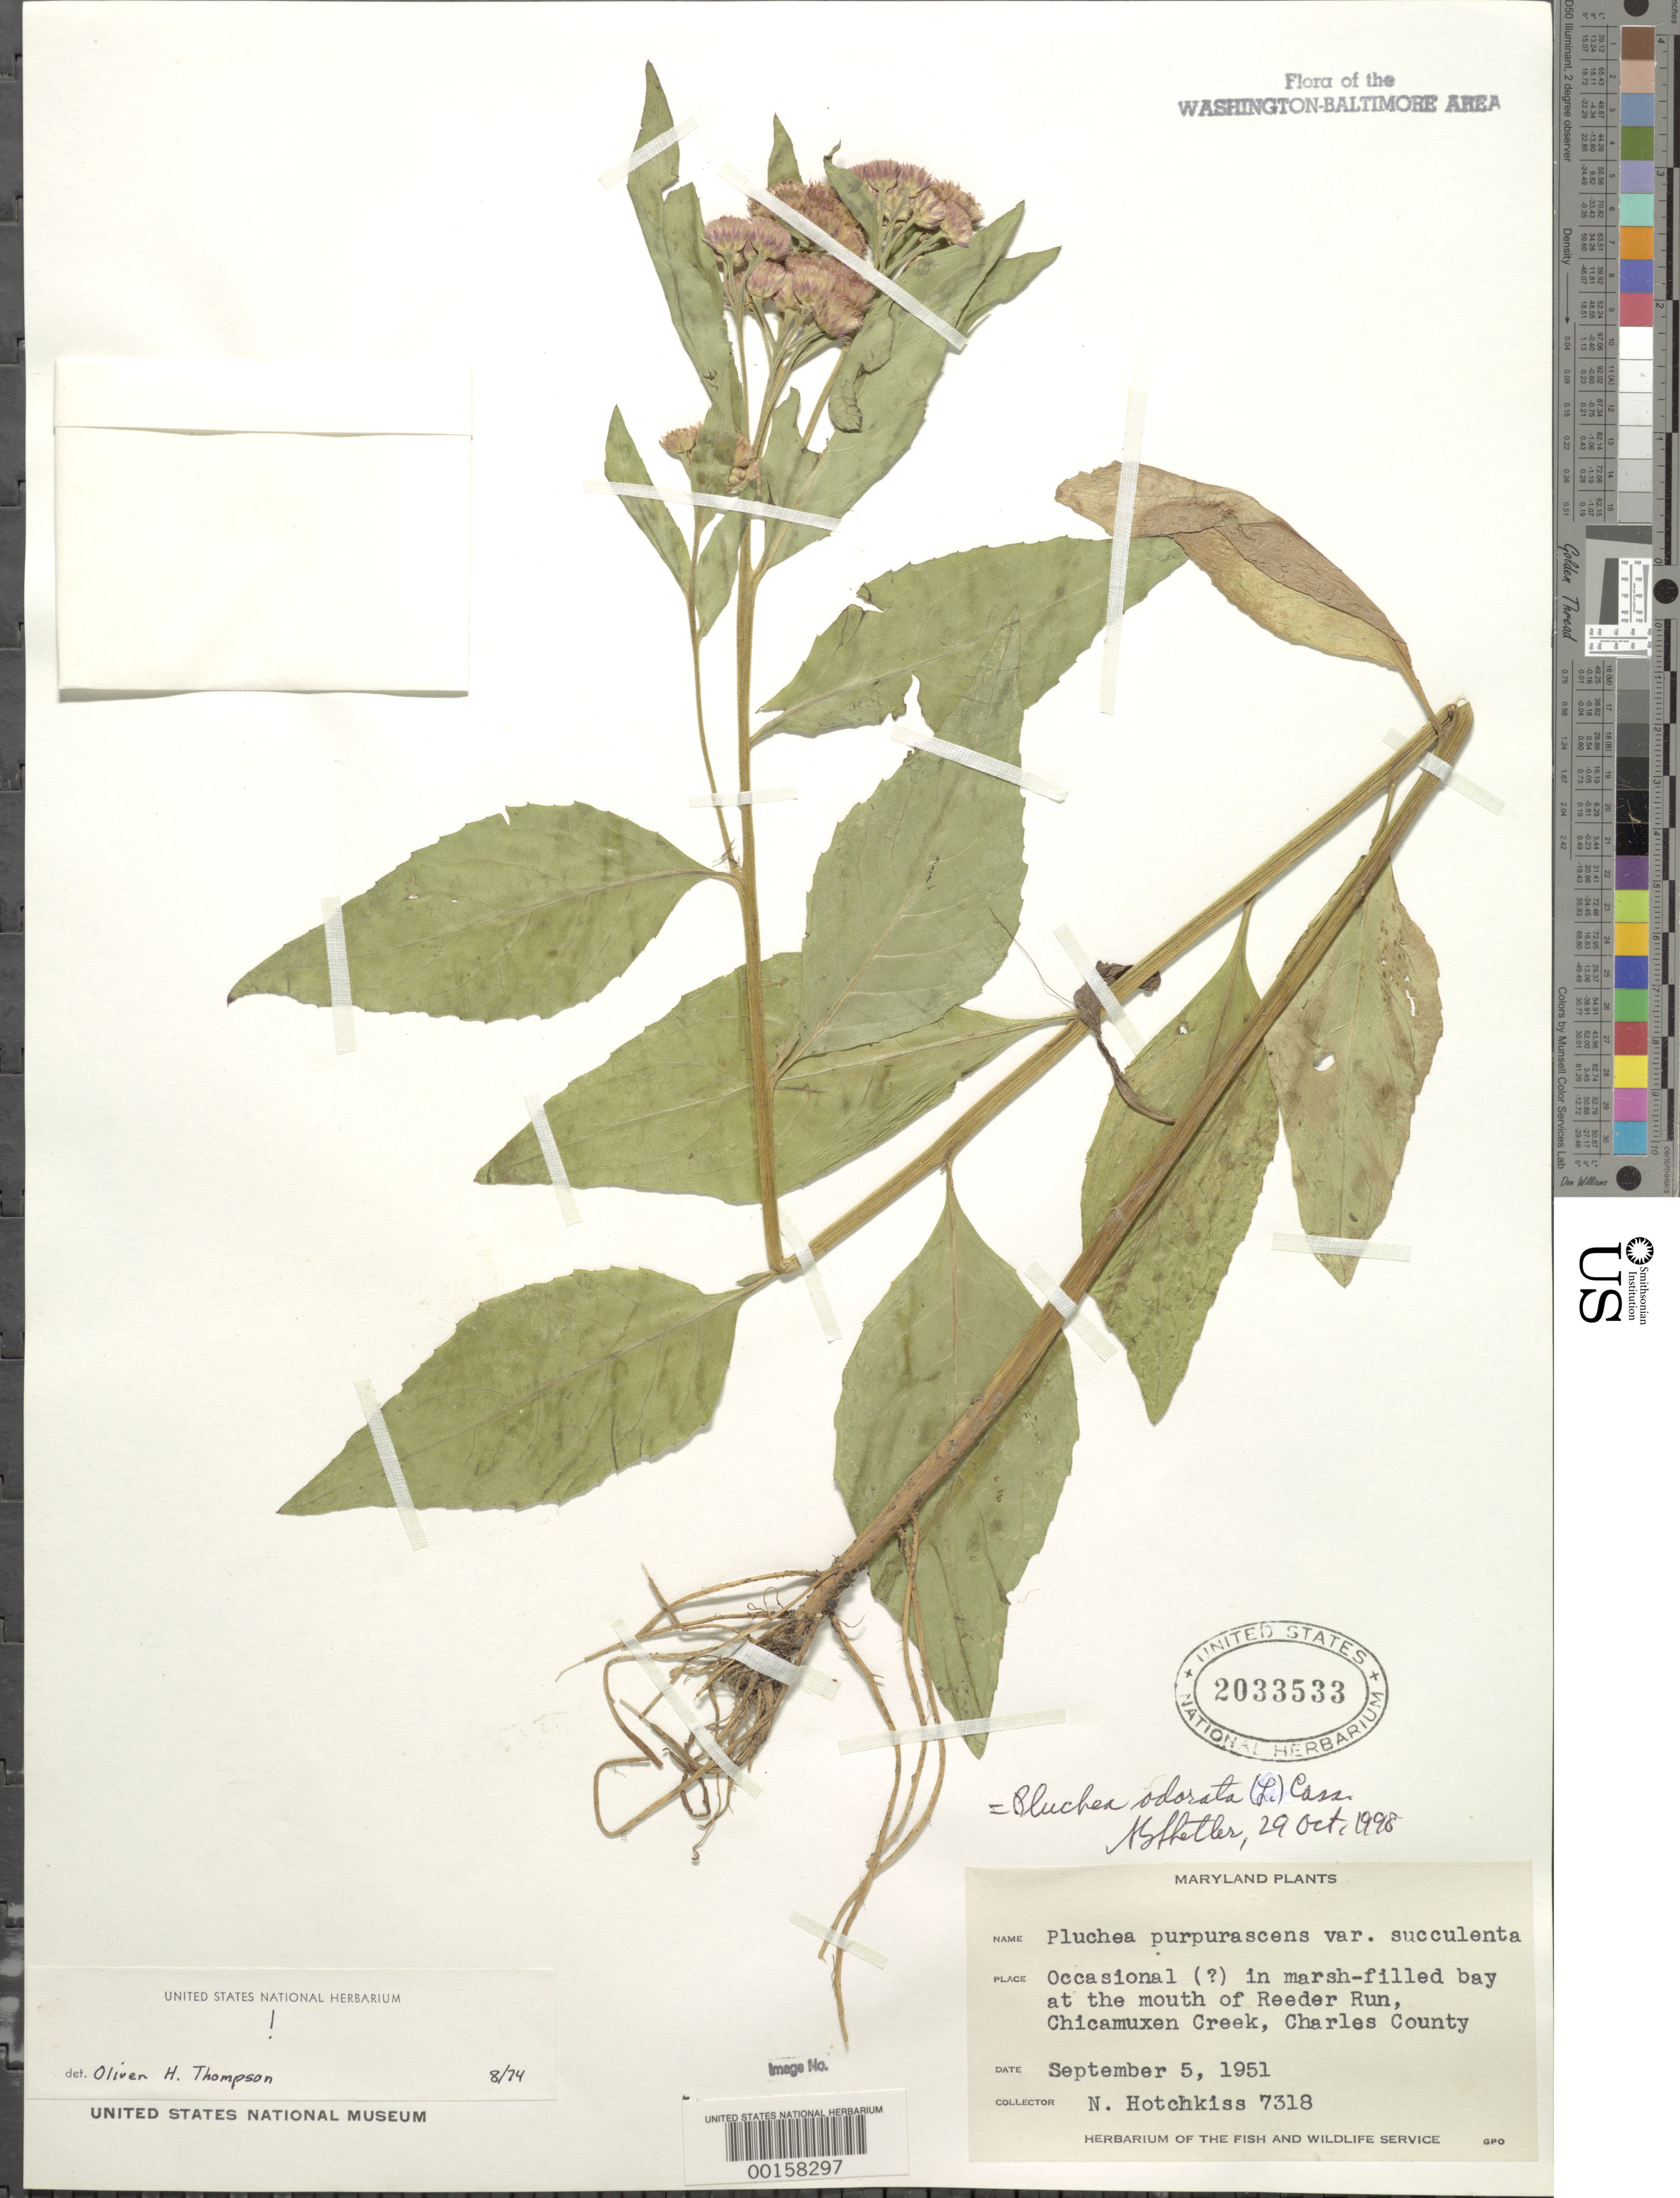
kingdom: Plantae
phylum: Tracheophyta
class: Magnoliopsida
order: Asterales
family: Asteraceae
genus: Pluchea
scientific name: Pluchea odorata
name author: (L.) Cass.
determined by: Shetler, Stanwyn G., (US), NMNH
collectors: N. Hotchkiss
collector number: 7318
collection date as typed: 05 Sep 1951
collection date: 1951-09-05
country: United States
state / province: Maryland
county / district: Charles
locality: Mouth of Reeder Run Chicamuxen Creek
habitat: Marsh-filled bay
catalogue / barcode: US 2033533